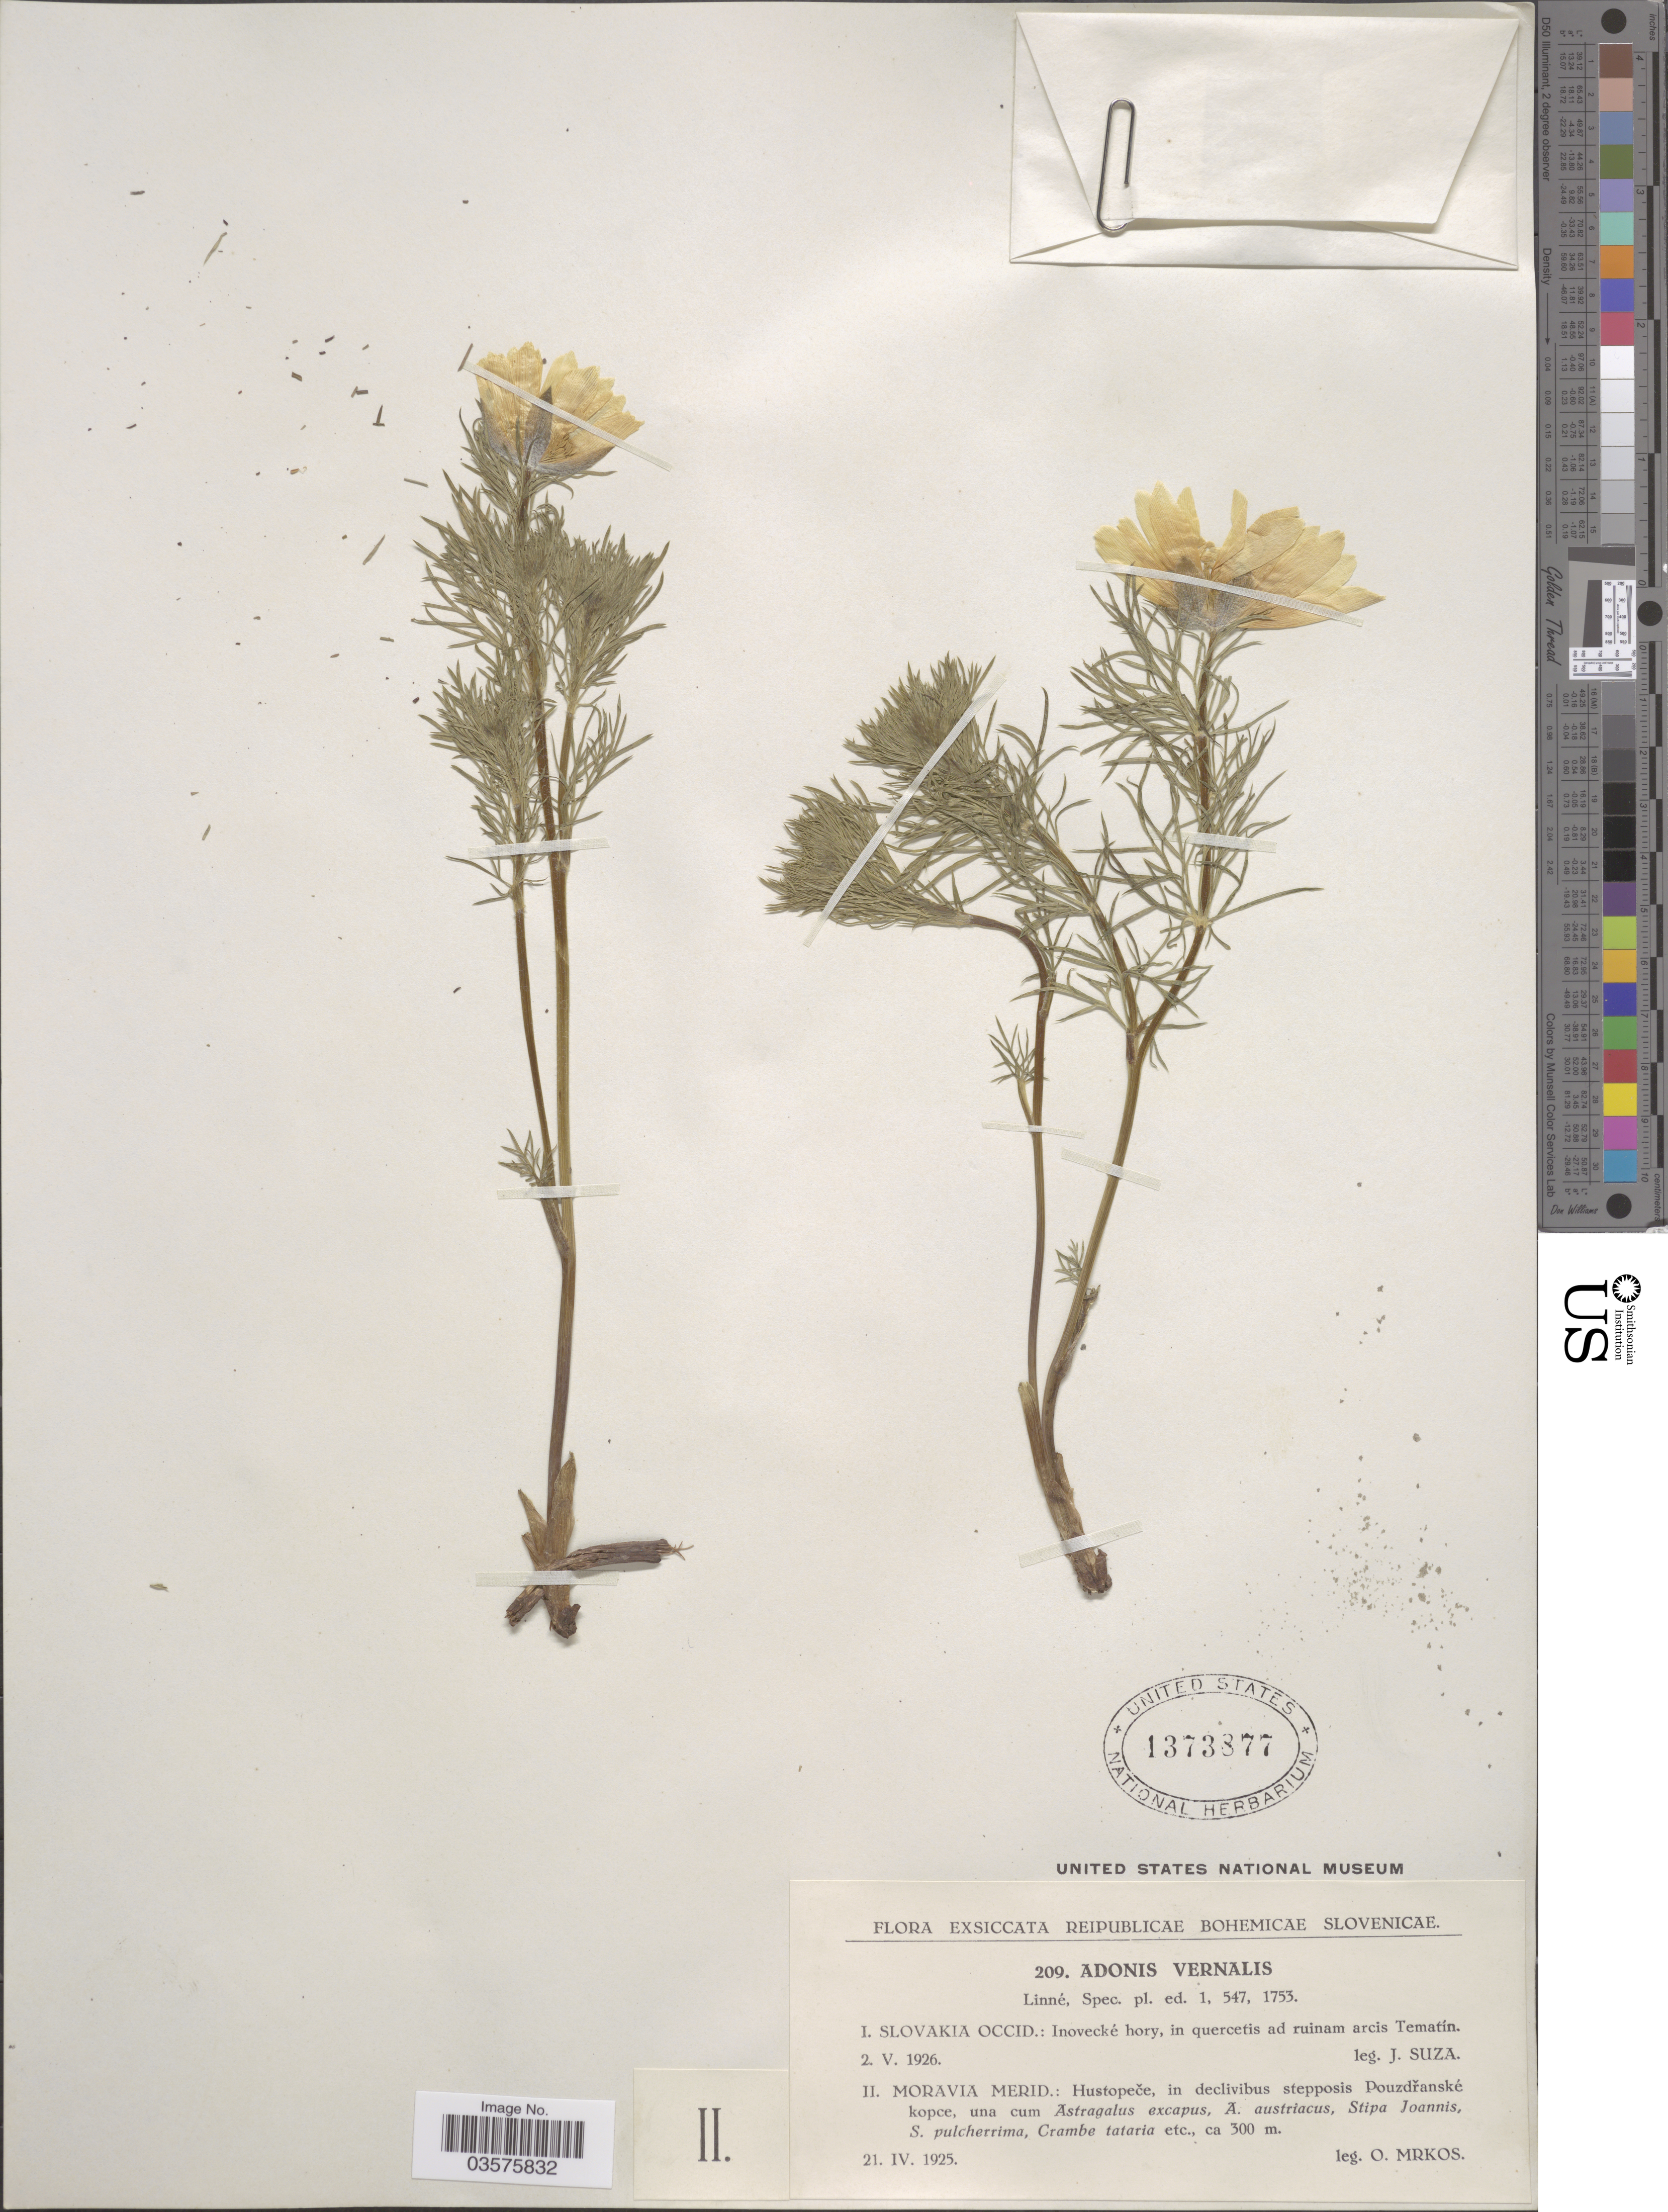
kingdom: Plantae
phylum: Tracheophyta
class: Magnoliopsida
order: Ranunculales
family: Ranunculaceae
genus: Adonis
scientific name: Adonis vernalis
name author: L.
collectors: O. Mrkos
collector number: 209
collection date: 1925-04-21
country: Czechia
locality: Reipublicae bohemicae Slovenicae. Moravia Merid.: Hustopeče, in declivibus stepposis Pouzdřanské kopce.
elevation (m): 300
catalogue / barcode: US 1373877